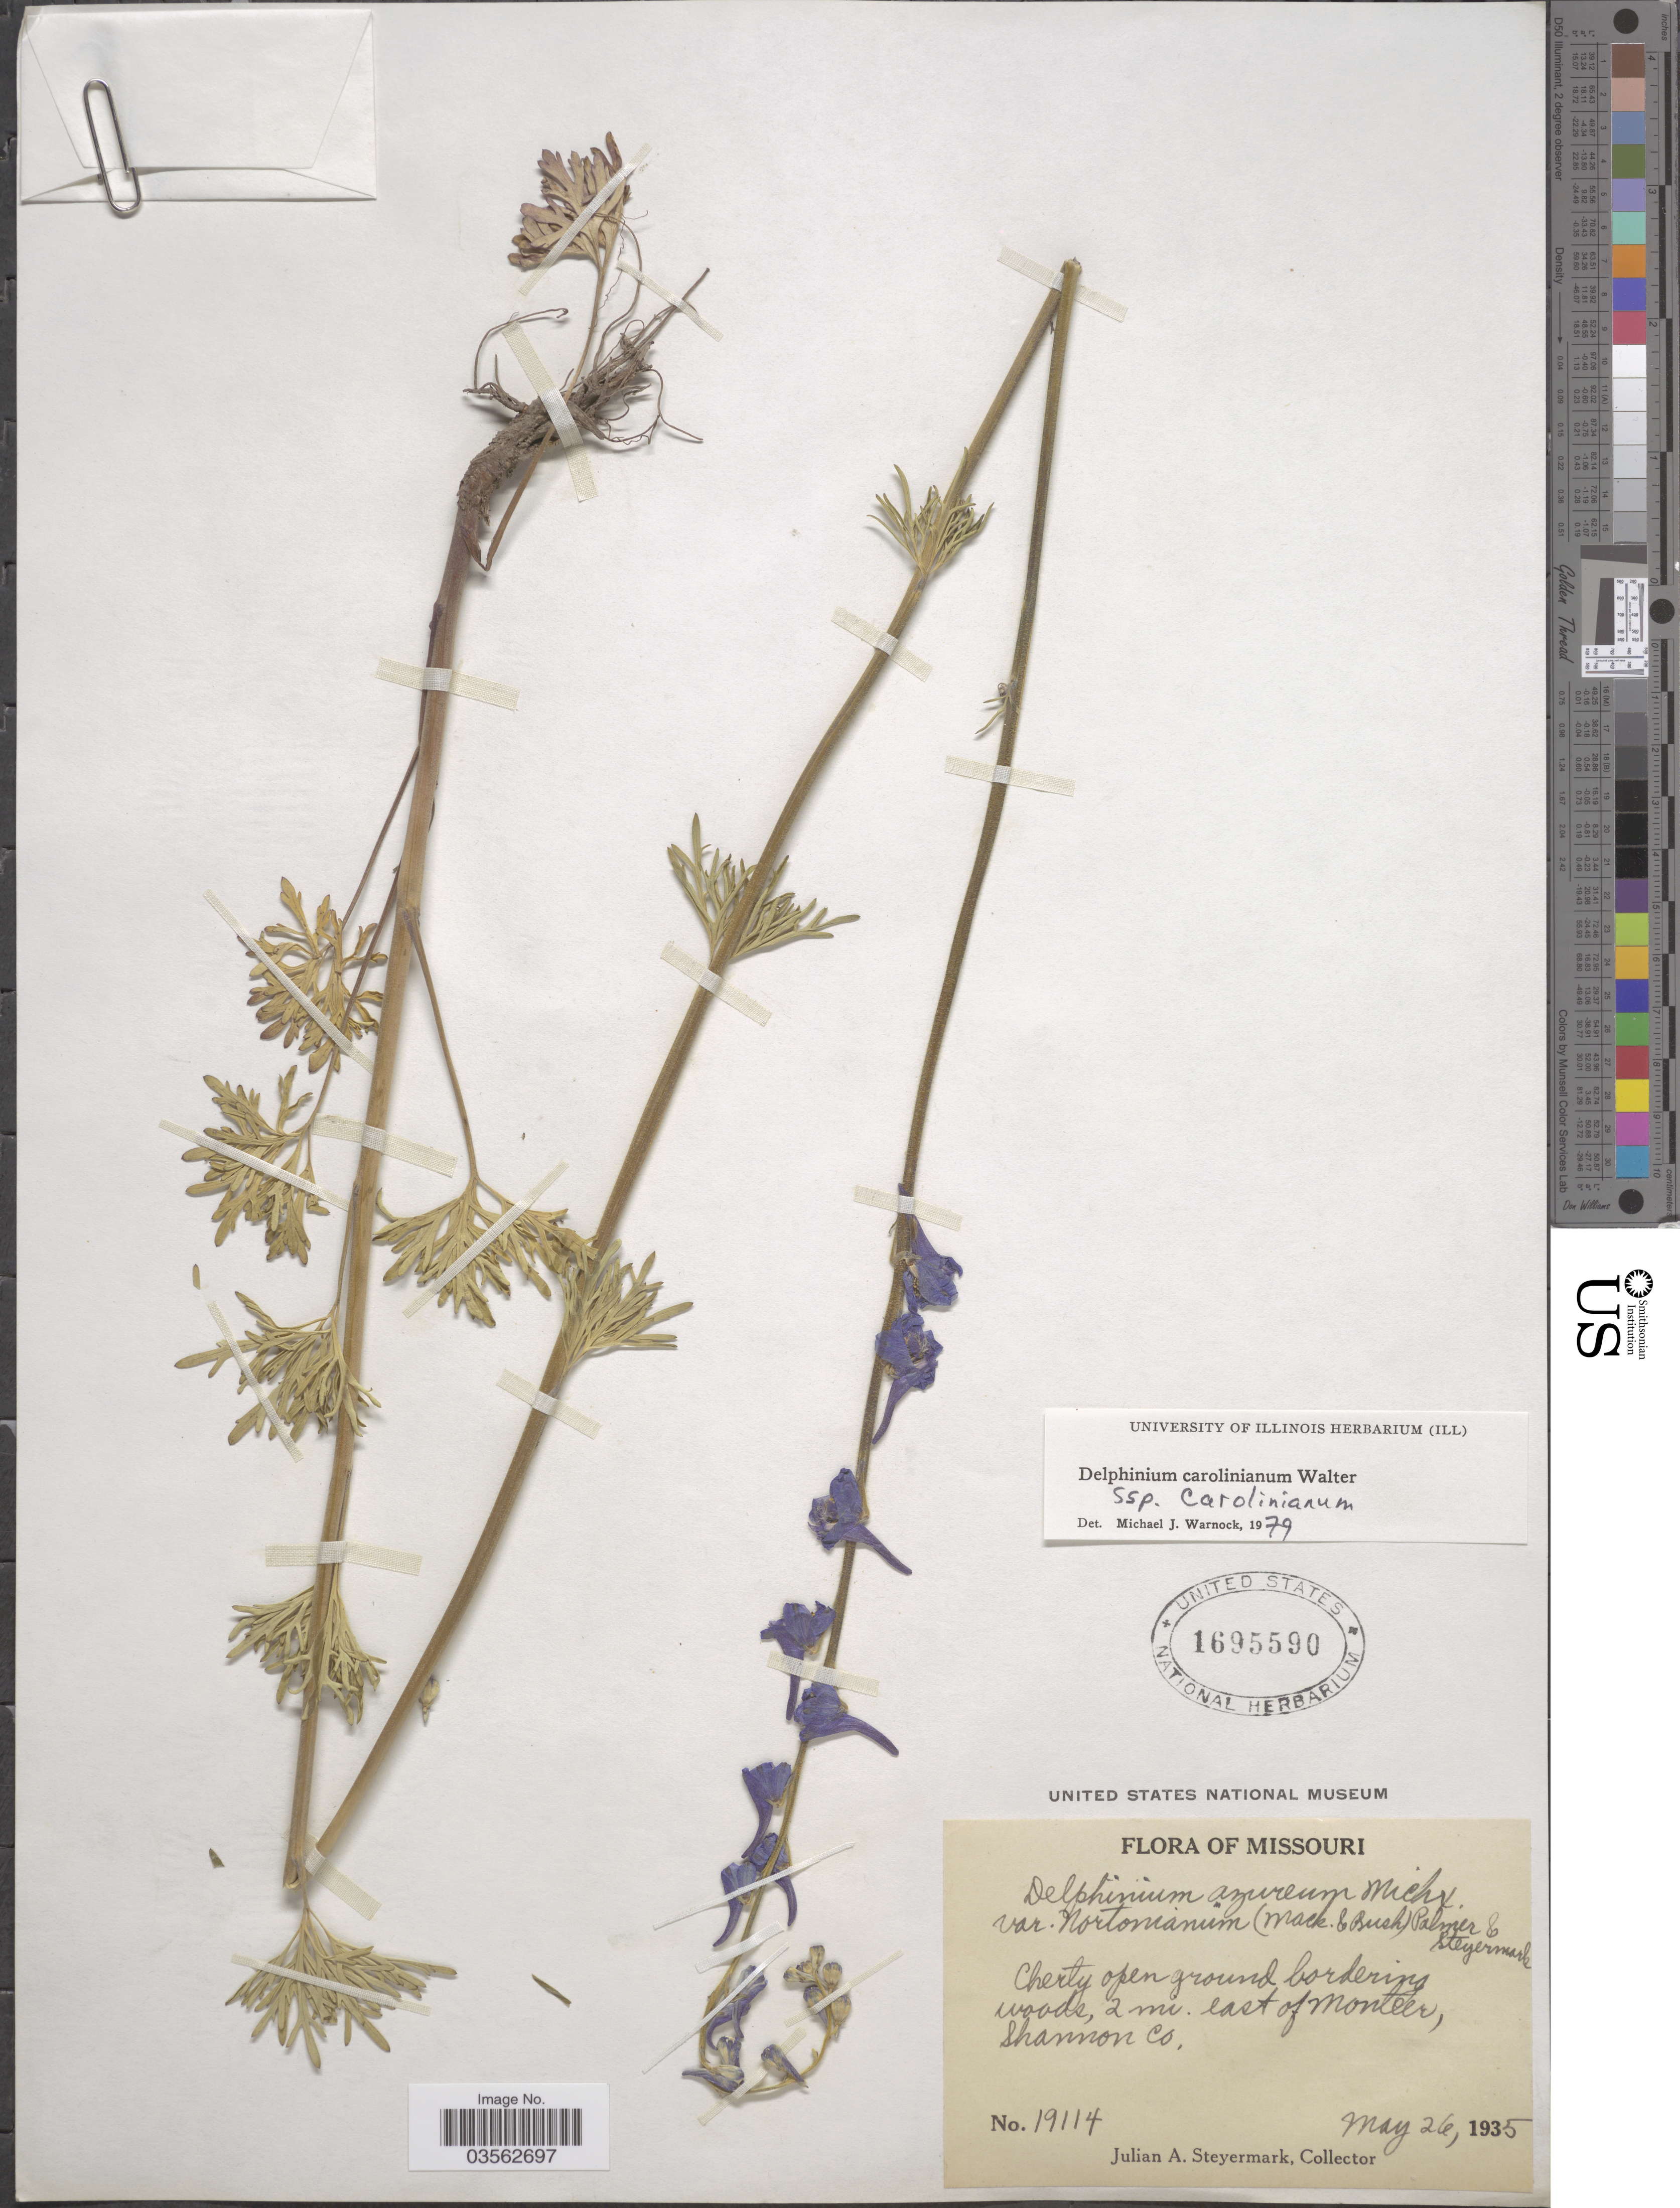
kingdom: Plantae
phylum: Tracheophyta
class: Magnoliopsida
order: Ranunculales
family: Ranunculaceae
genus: Delphinium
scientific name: Delphinium carolinianum subsp. carolinianum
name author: Walter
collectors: J. Steyermark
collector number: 19114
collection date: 1935-05-26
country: United States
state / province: Missouri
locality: Cherty open ground bordering woods, 2 mi. east of Monteer, Shannon Co.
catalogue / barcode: US 1695590